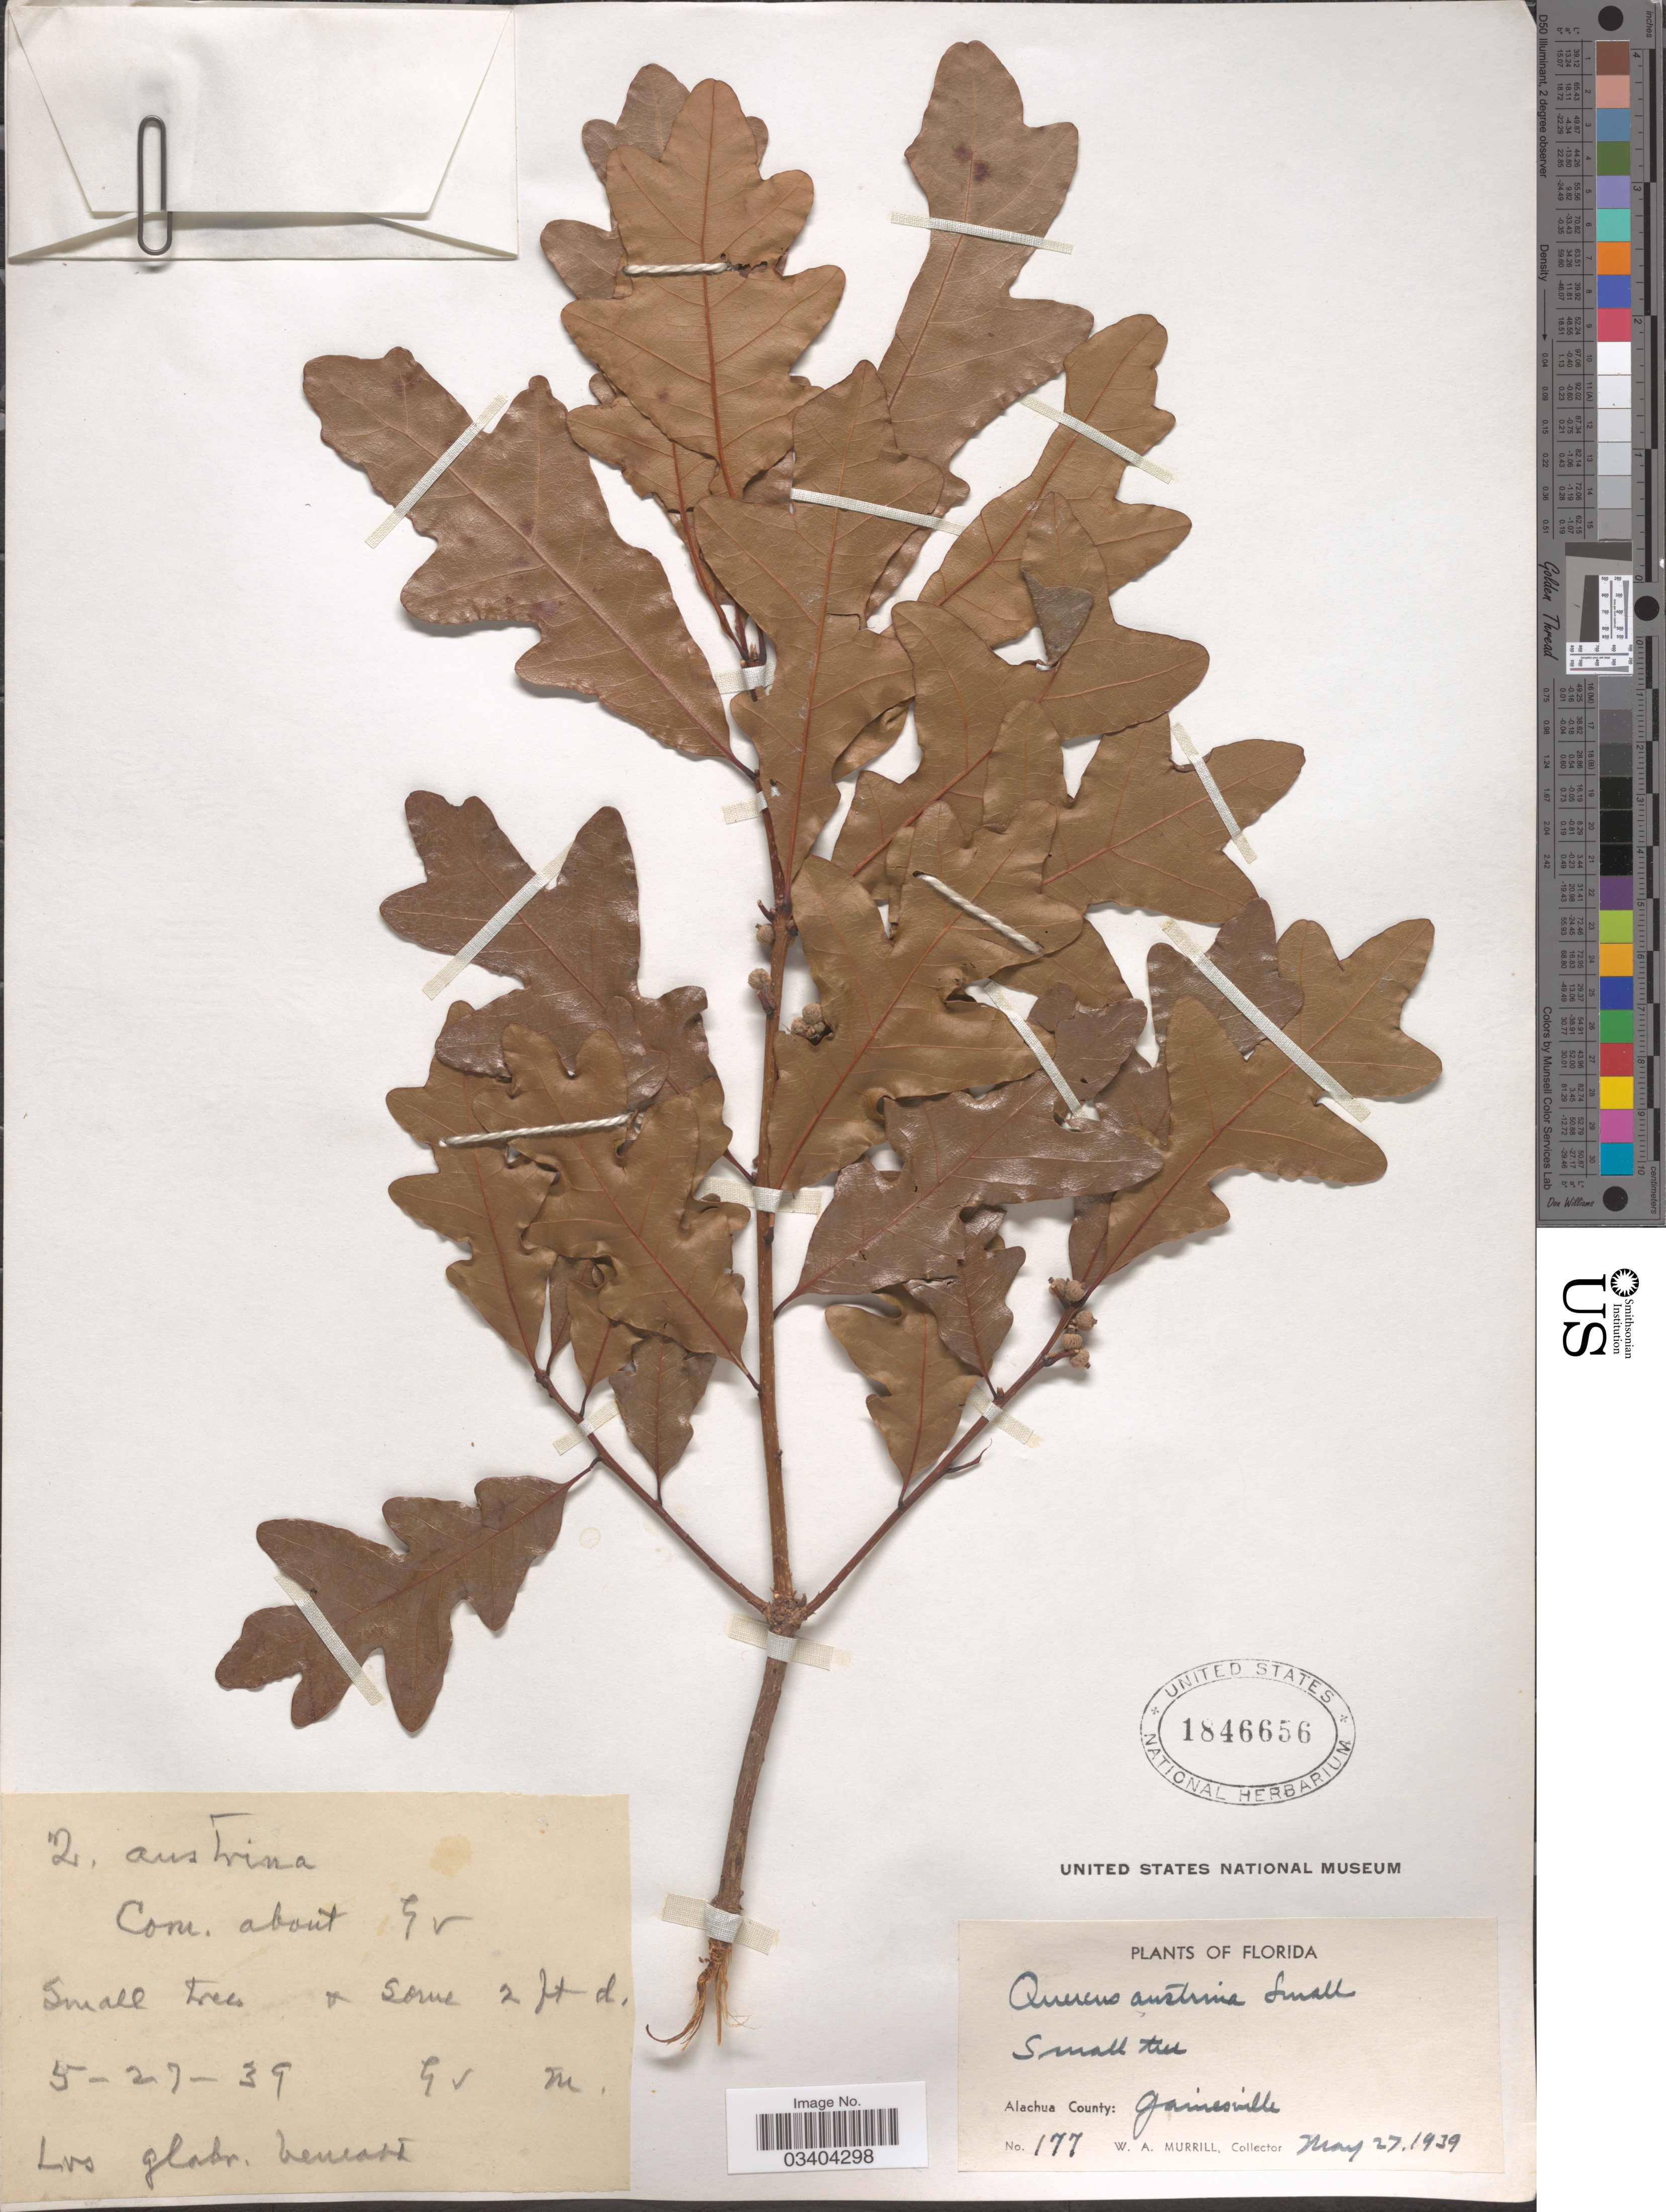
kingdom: Plantae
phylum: Tracheophyta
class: Magnoliopsida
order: Fagales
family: Fagaceae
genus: Quercus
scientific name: Quercus durandii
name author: Buckley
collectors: W. A. Murrill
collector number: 177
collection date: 1939-05-27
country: United States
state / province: Florida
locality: Alachua County: Gainesville.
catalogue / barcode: US 1846656